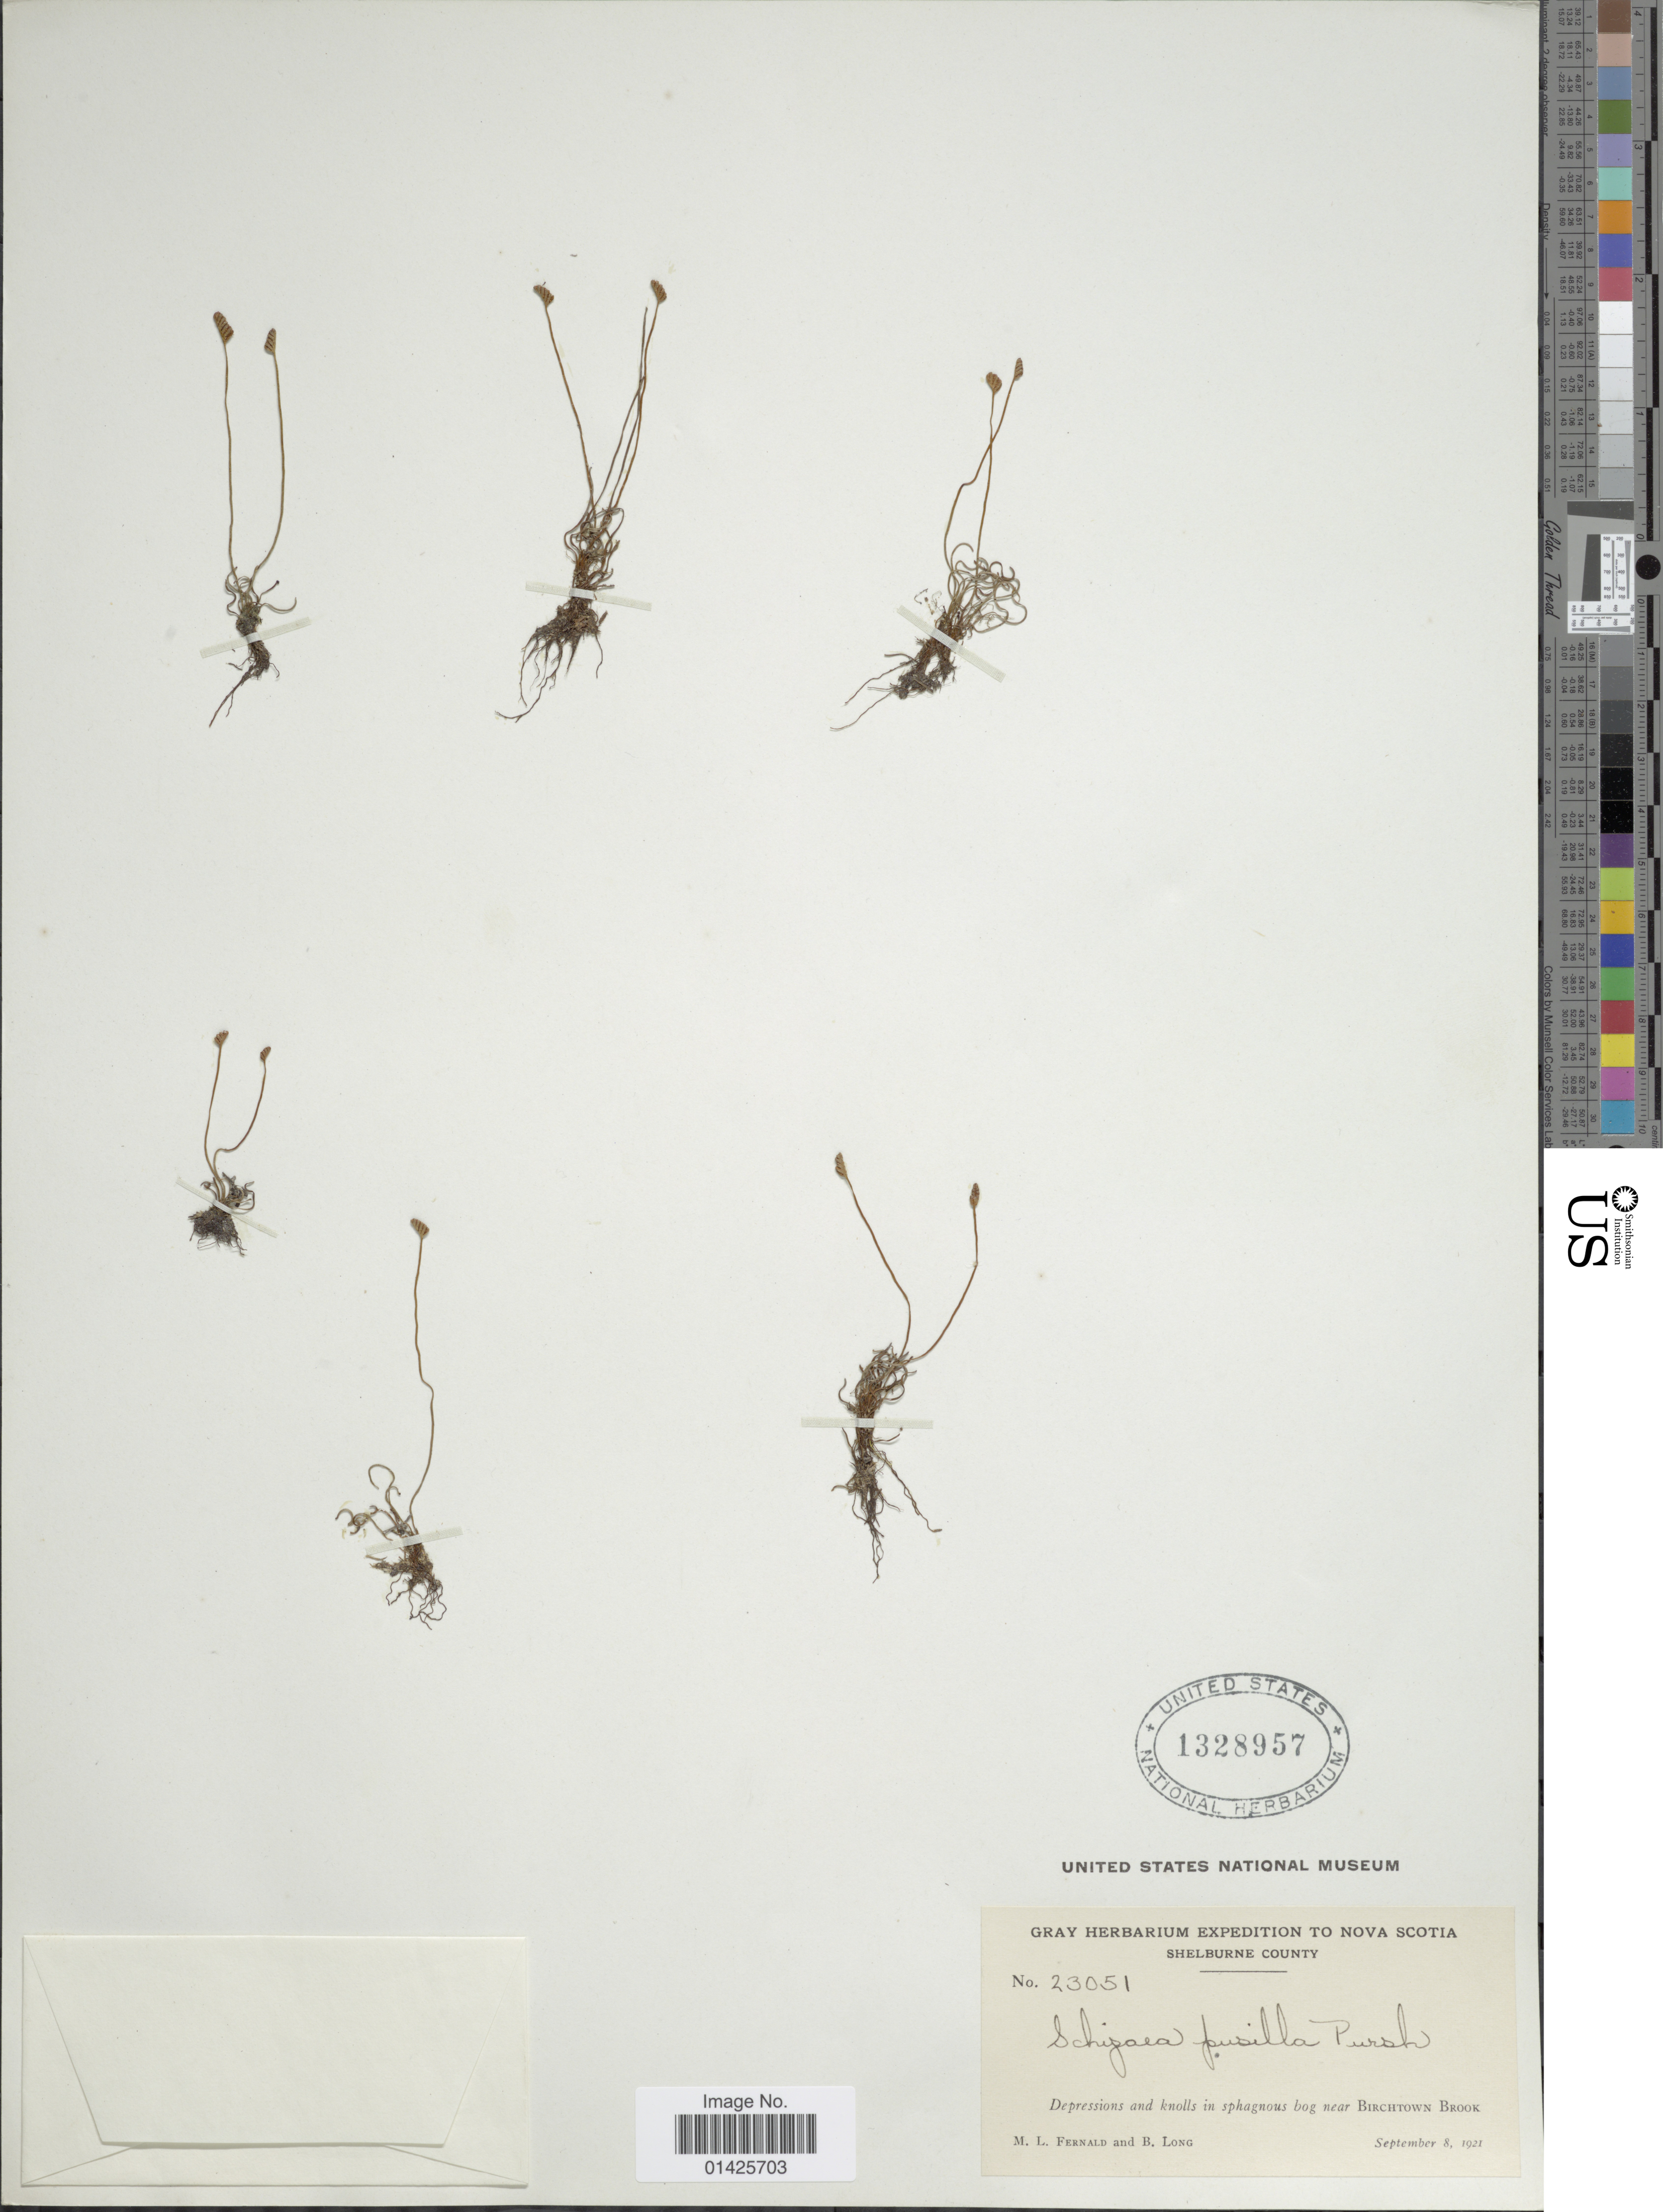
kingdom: Plantae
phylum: Tracheophyta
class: Polypodiopsida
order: Schizaeales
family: Schizaeaceae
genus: Schizaea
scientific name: Schizaea pusilla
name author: Pursh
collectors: M. L. Fernald & B. Long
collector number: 23051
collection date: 1921-09-08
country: Canada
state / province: Nova Scotia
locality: Shelburne county, Depressions and knolls in sphagnous bog near Birchtown Brook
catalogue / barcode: US 1328957